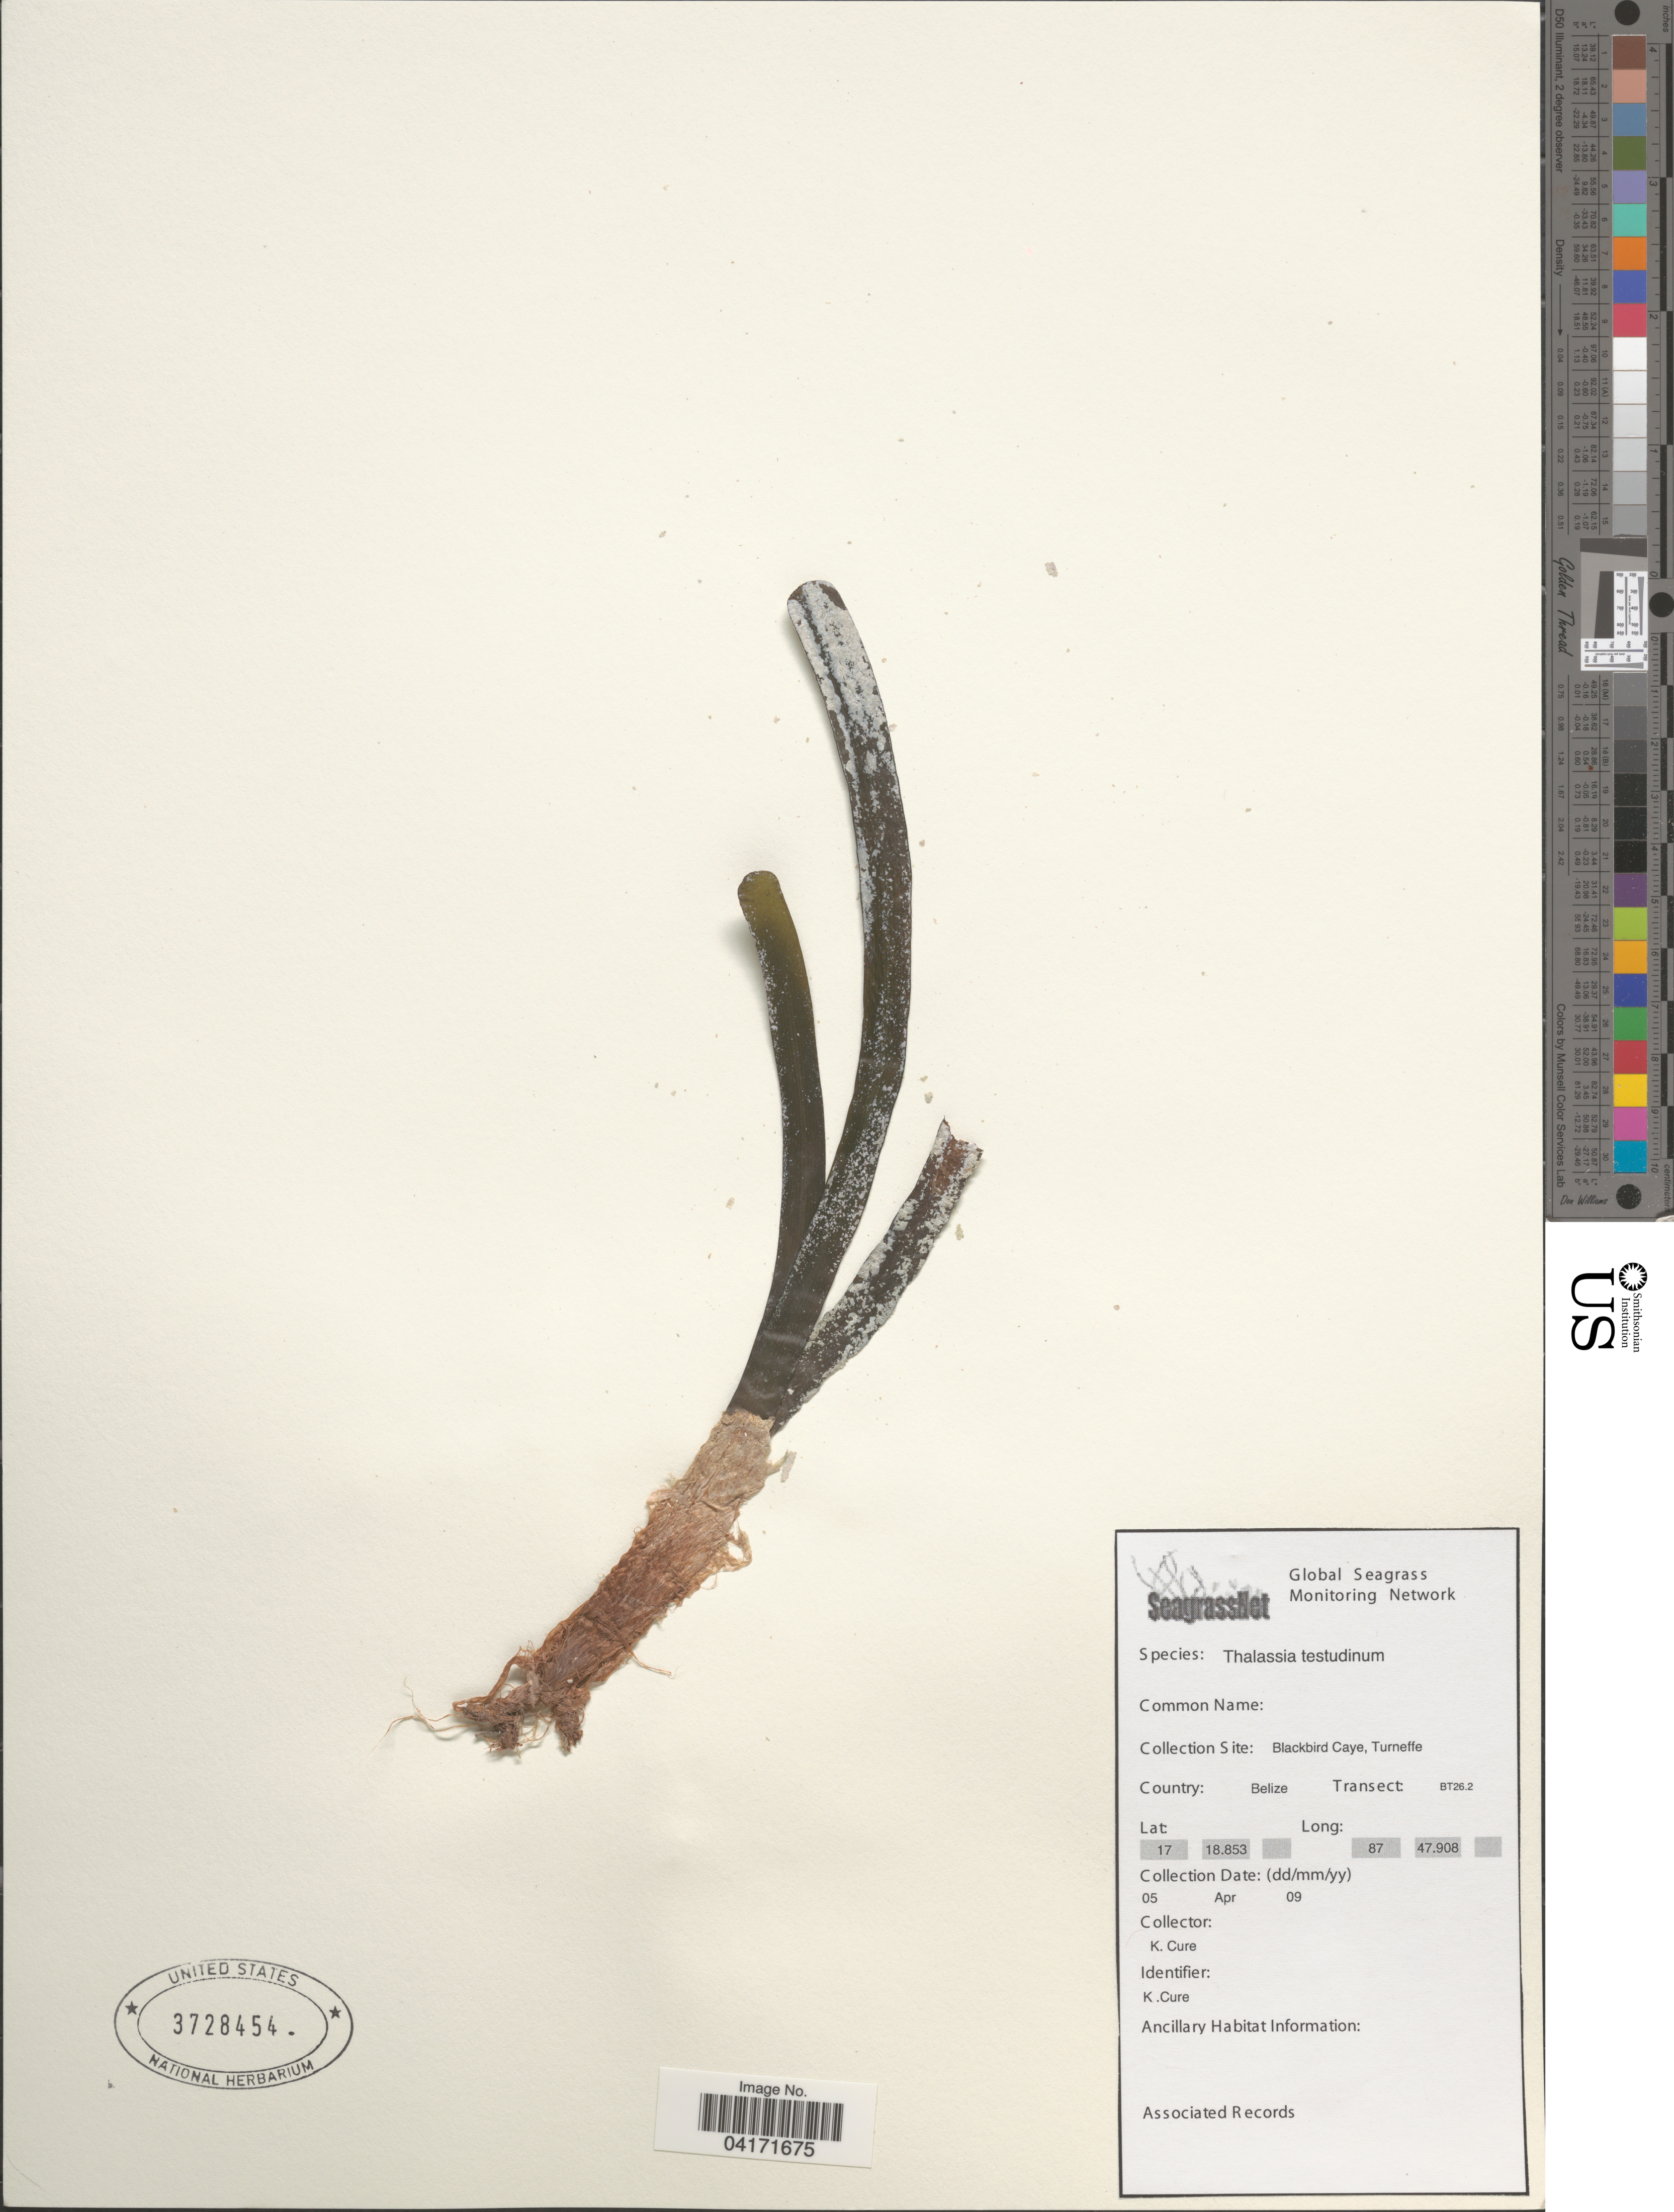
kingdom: Plantae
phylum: Tracheophyta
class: Liliopsida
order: Alismatales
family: Hydrocharitaceae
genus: Thalassia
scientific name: Thalassia testudinum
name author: Banks & Sol. ex K.D. Koenig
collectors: K. Cure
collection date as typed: Transcribed d/m/y: 5/4/9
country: Belize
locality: Blackbird Caye, Turneffe. Transect: BT26.2.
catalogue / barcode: US 3728454